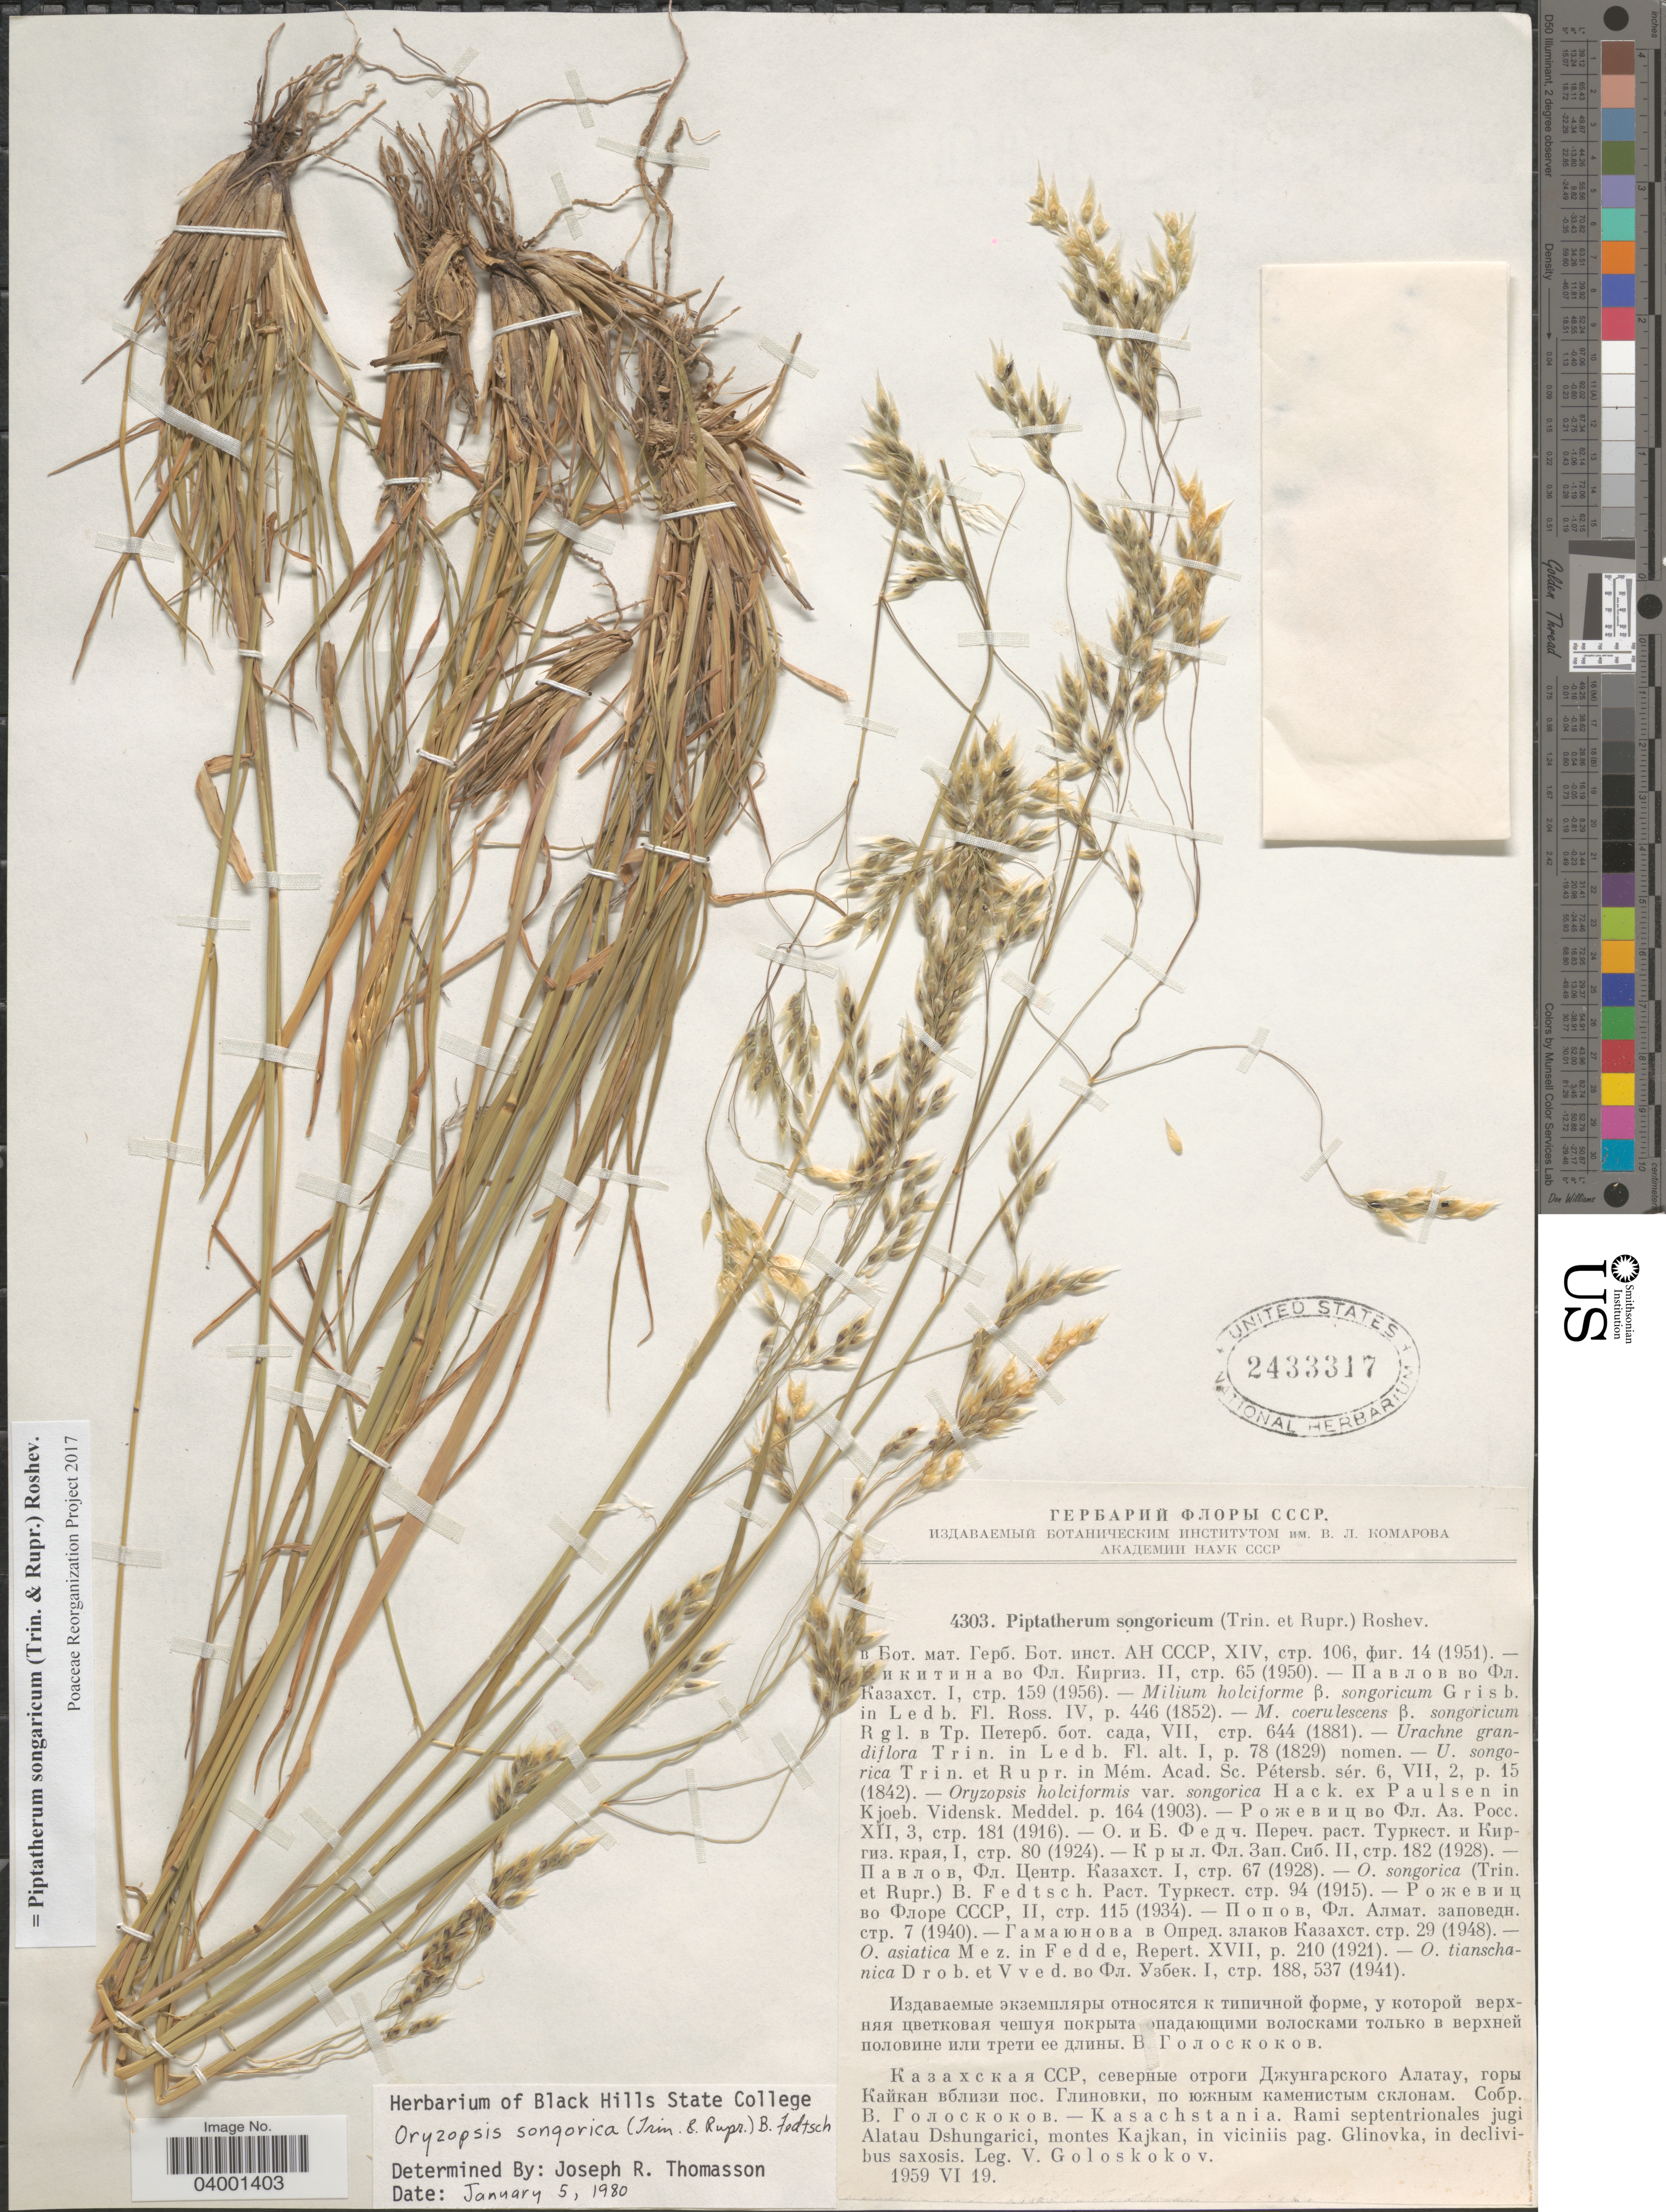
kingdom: Plantae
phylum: Tracheophyta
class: Liliopsida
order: Poales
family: Poaceae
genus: Piptatherum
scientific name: Piptatherum songaricum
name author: (Trin. & Rupr.) Roshev. ex Nikitina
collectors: V. P. Goloskokov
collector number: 4303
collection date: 1959-06-19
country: Kazakhstan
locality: Kasachstania. Rami septentrionales jugi Alatau Dshungarici, montes Kajkan, viciniis pag. Glinovka, in declivibus saxosis.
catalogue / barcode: US 2433317